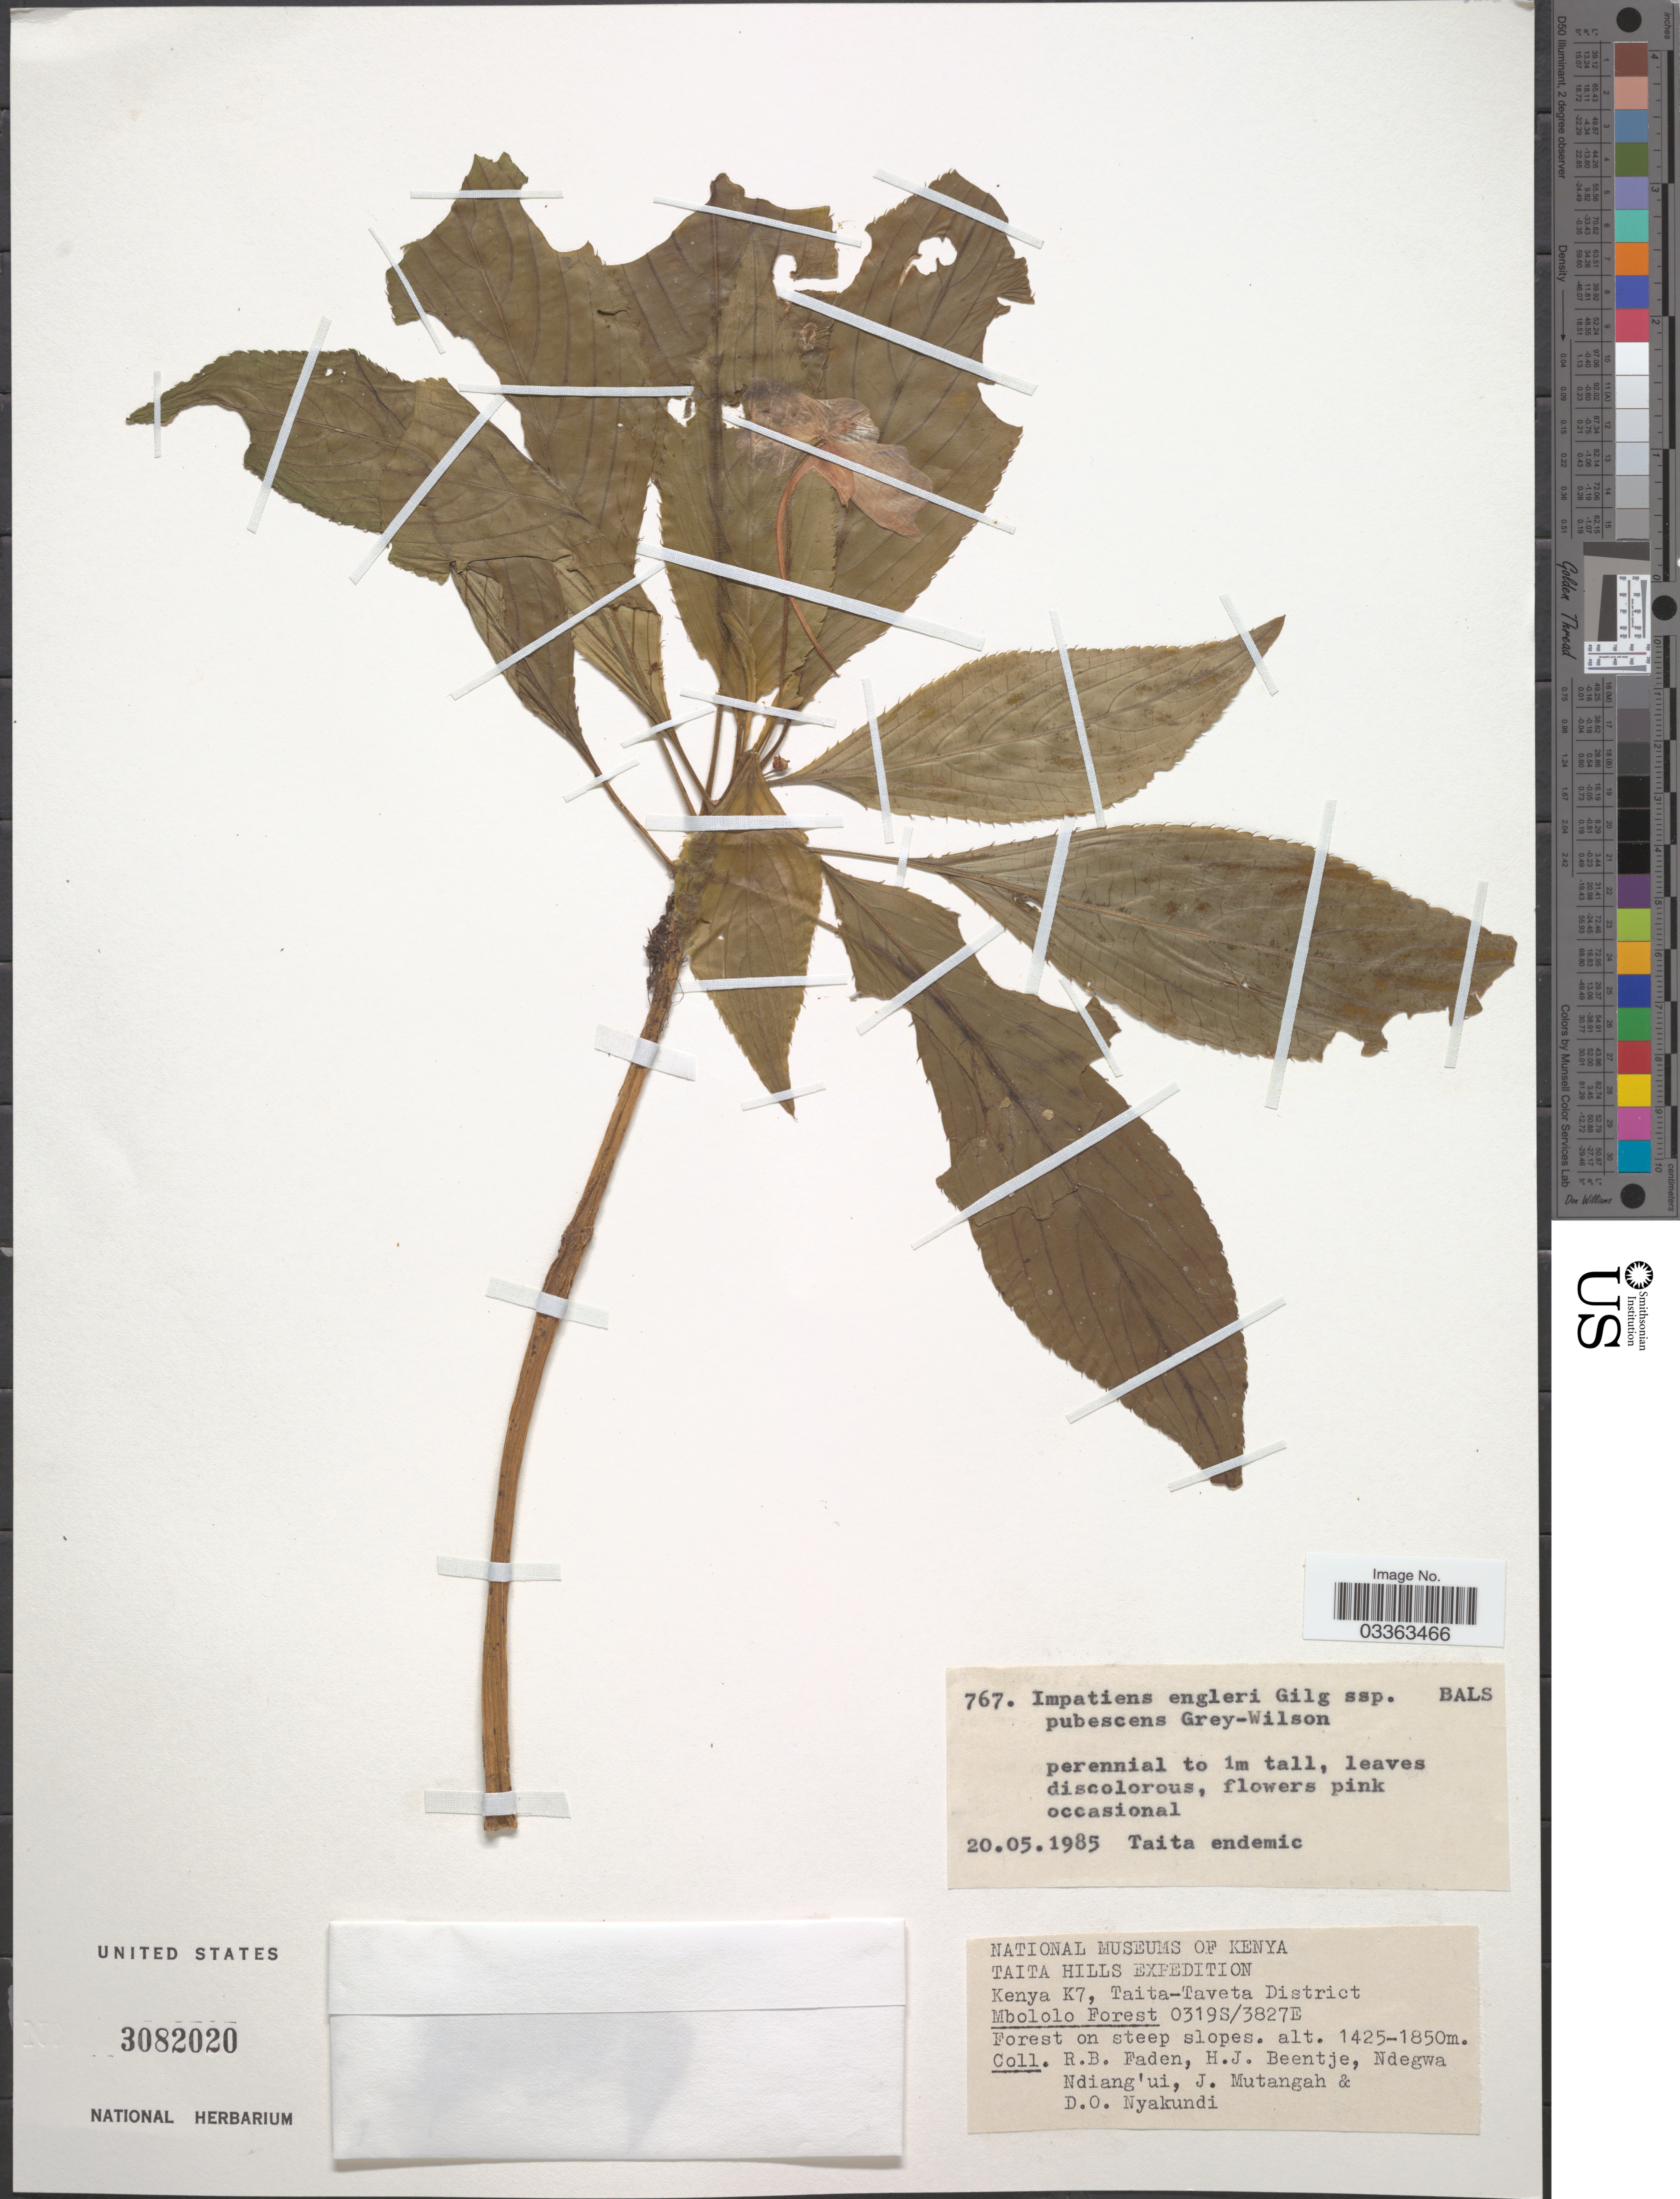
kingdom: Plantae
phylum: Tracheophyta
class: Magnoliopsida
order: Ericales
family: Balsaminaceae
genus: Impatiens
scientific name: Impatiens engleri subsp. pubescens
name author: Grey-Wilson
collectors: R. B. Faden, H. J. Beentje, Ndegwa Ndiang'ui, J. Mutangah & D. Nyakundi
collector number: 767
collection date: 1985-05-20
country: Kenya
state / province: Taita Taveta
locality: Taita Hills, K7, Taita-Taveta District, Mbololo Forest.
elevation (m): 1425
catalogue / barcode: US 3082020